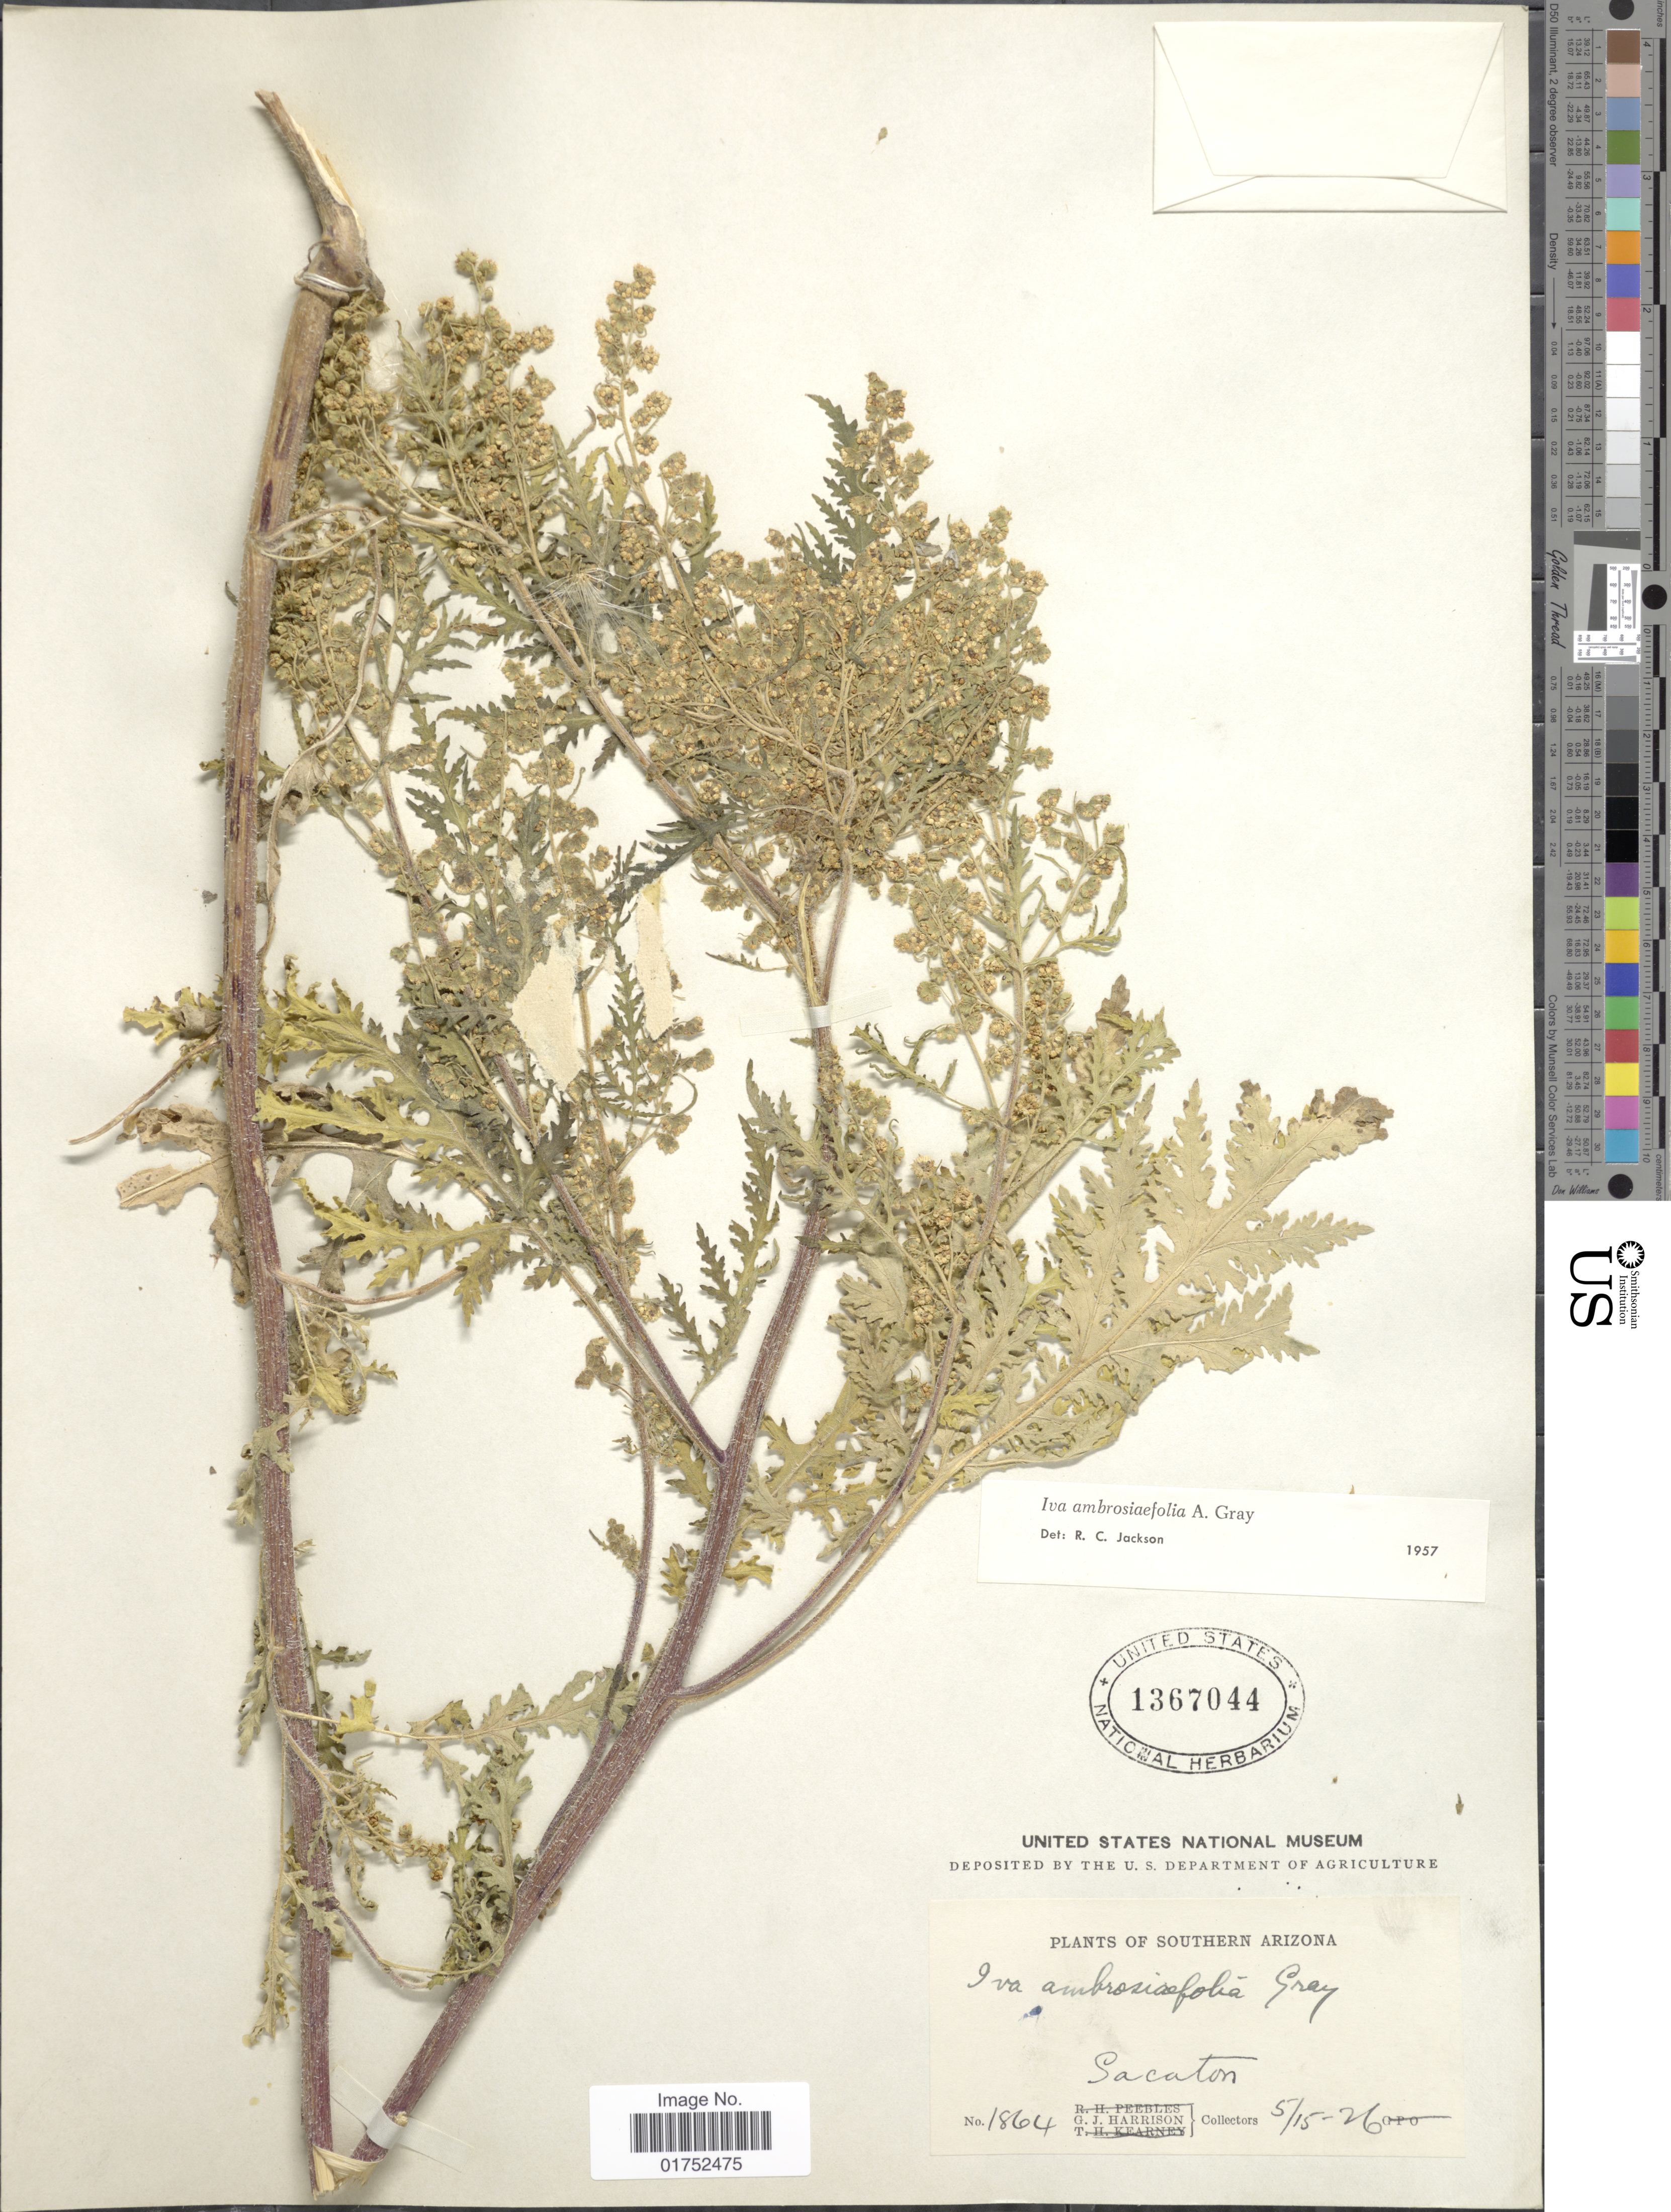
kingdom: Plantae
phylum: Tracheophyta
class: Magnoliopsida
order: Asterales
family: Asteraceae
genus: Iva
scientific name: Iva ambrosiifolia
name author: (A. Gray) A. Gray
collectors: G. J. Harrison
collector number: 1864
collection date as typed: Transcribed d/m/y: 15/5/26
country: United States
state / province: Arizona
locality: Southern Arizona, Sacaton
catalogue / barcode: US 1367044